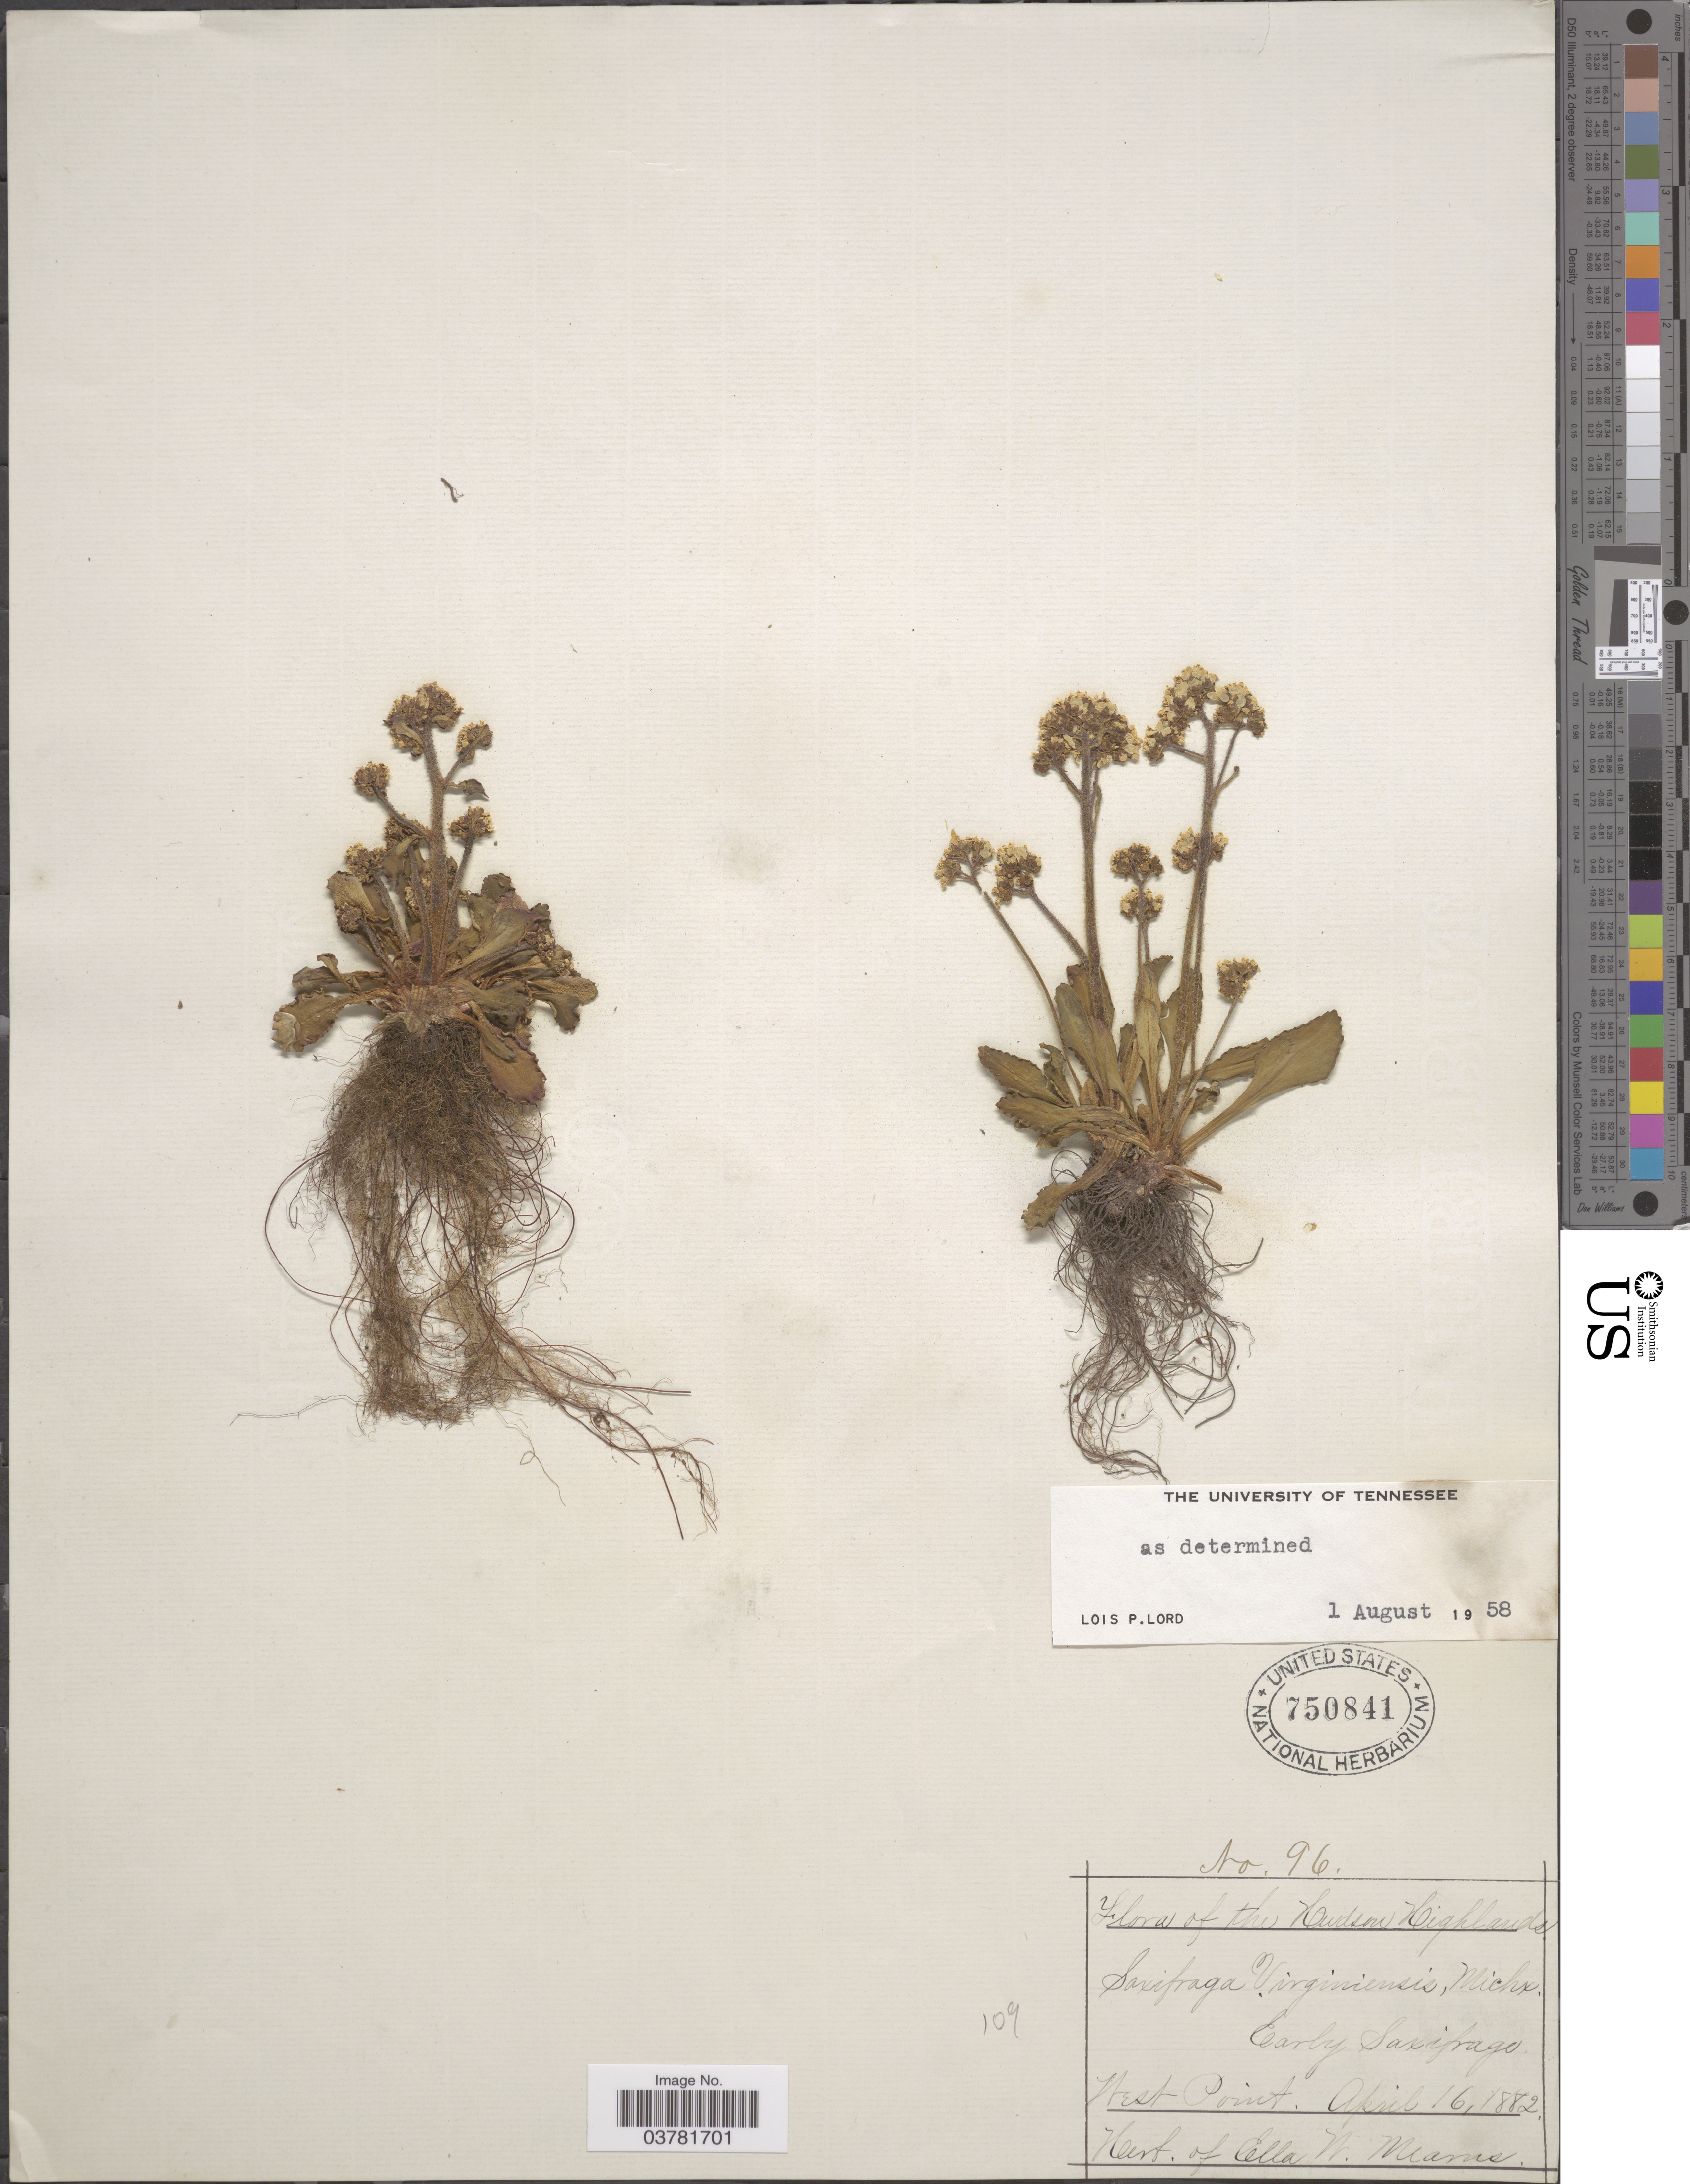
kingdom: Plantae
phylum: Tracheophyta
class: Magnoliopsida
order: Saxifragales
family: Saxifragaceae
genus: Micranthes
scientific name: Micranthes virginiensis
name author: (Michx.) Small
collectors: ex herb. Ella W. Mearns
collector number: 96?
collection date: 1882-04-16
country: United States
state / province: New York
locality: The Hudson Highlands. West Point.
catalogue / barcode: US 750841